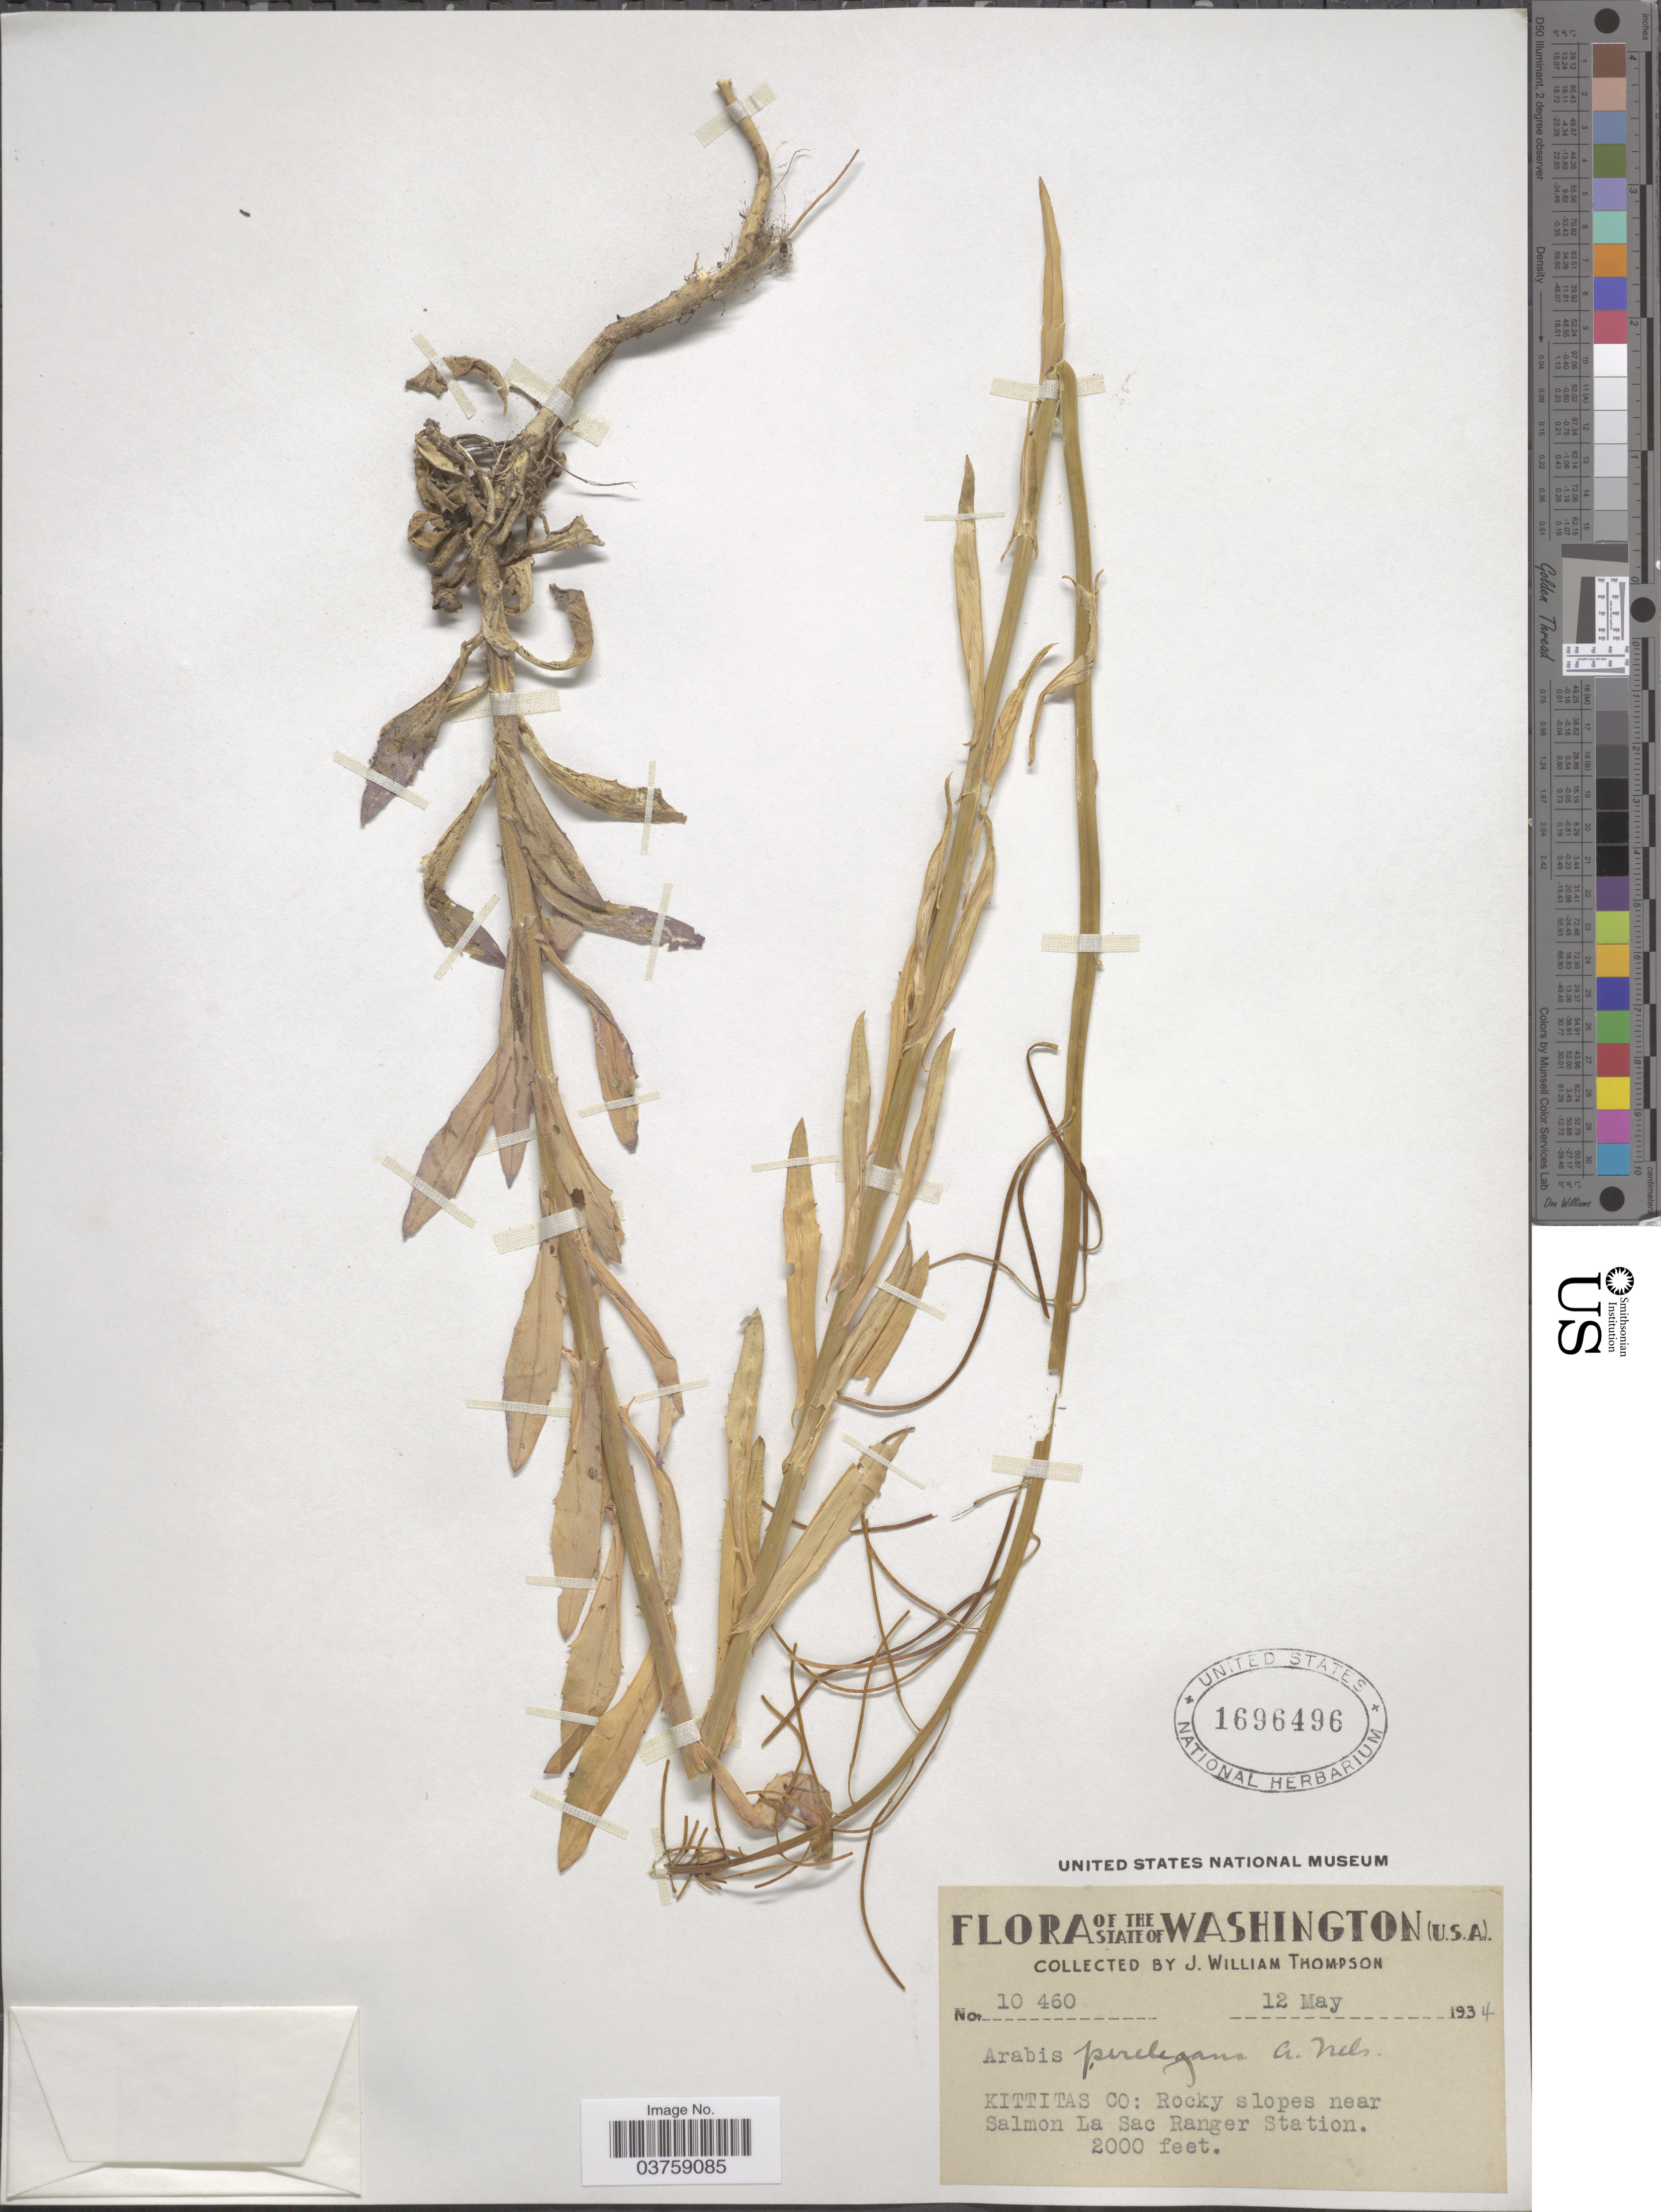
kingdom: Plantae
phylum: Tracheophyta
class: Magnoliopsida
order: Brassicales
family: Brassicaceae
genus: Arabis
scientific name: Arabis sparsiflora var. subvillosa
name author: (S. Watson) Rollins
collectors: J. W. Thompson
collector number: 10 460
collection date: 1934-05-12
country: United States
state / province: Washington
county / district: Kittitas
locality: Kittitas Co: Rocky slopes near Salmon La Sac Ranger Station.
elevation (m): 610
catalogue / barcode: US 1696496